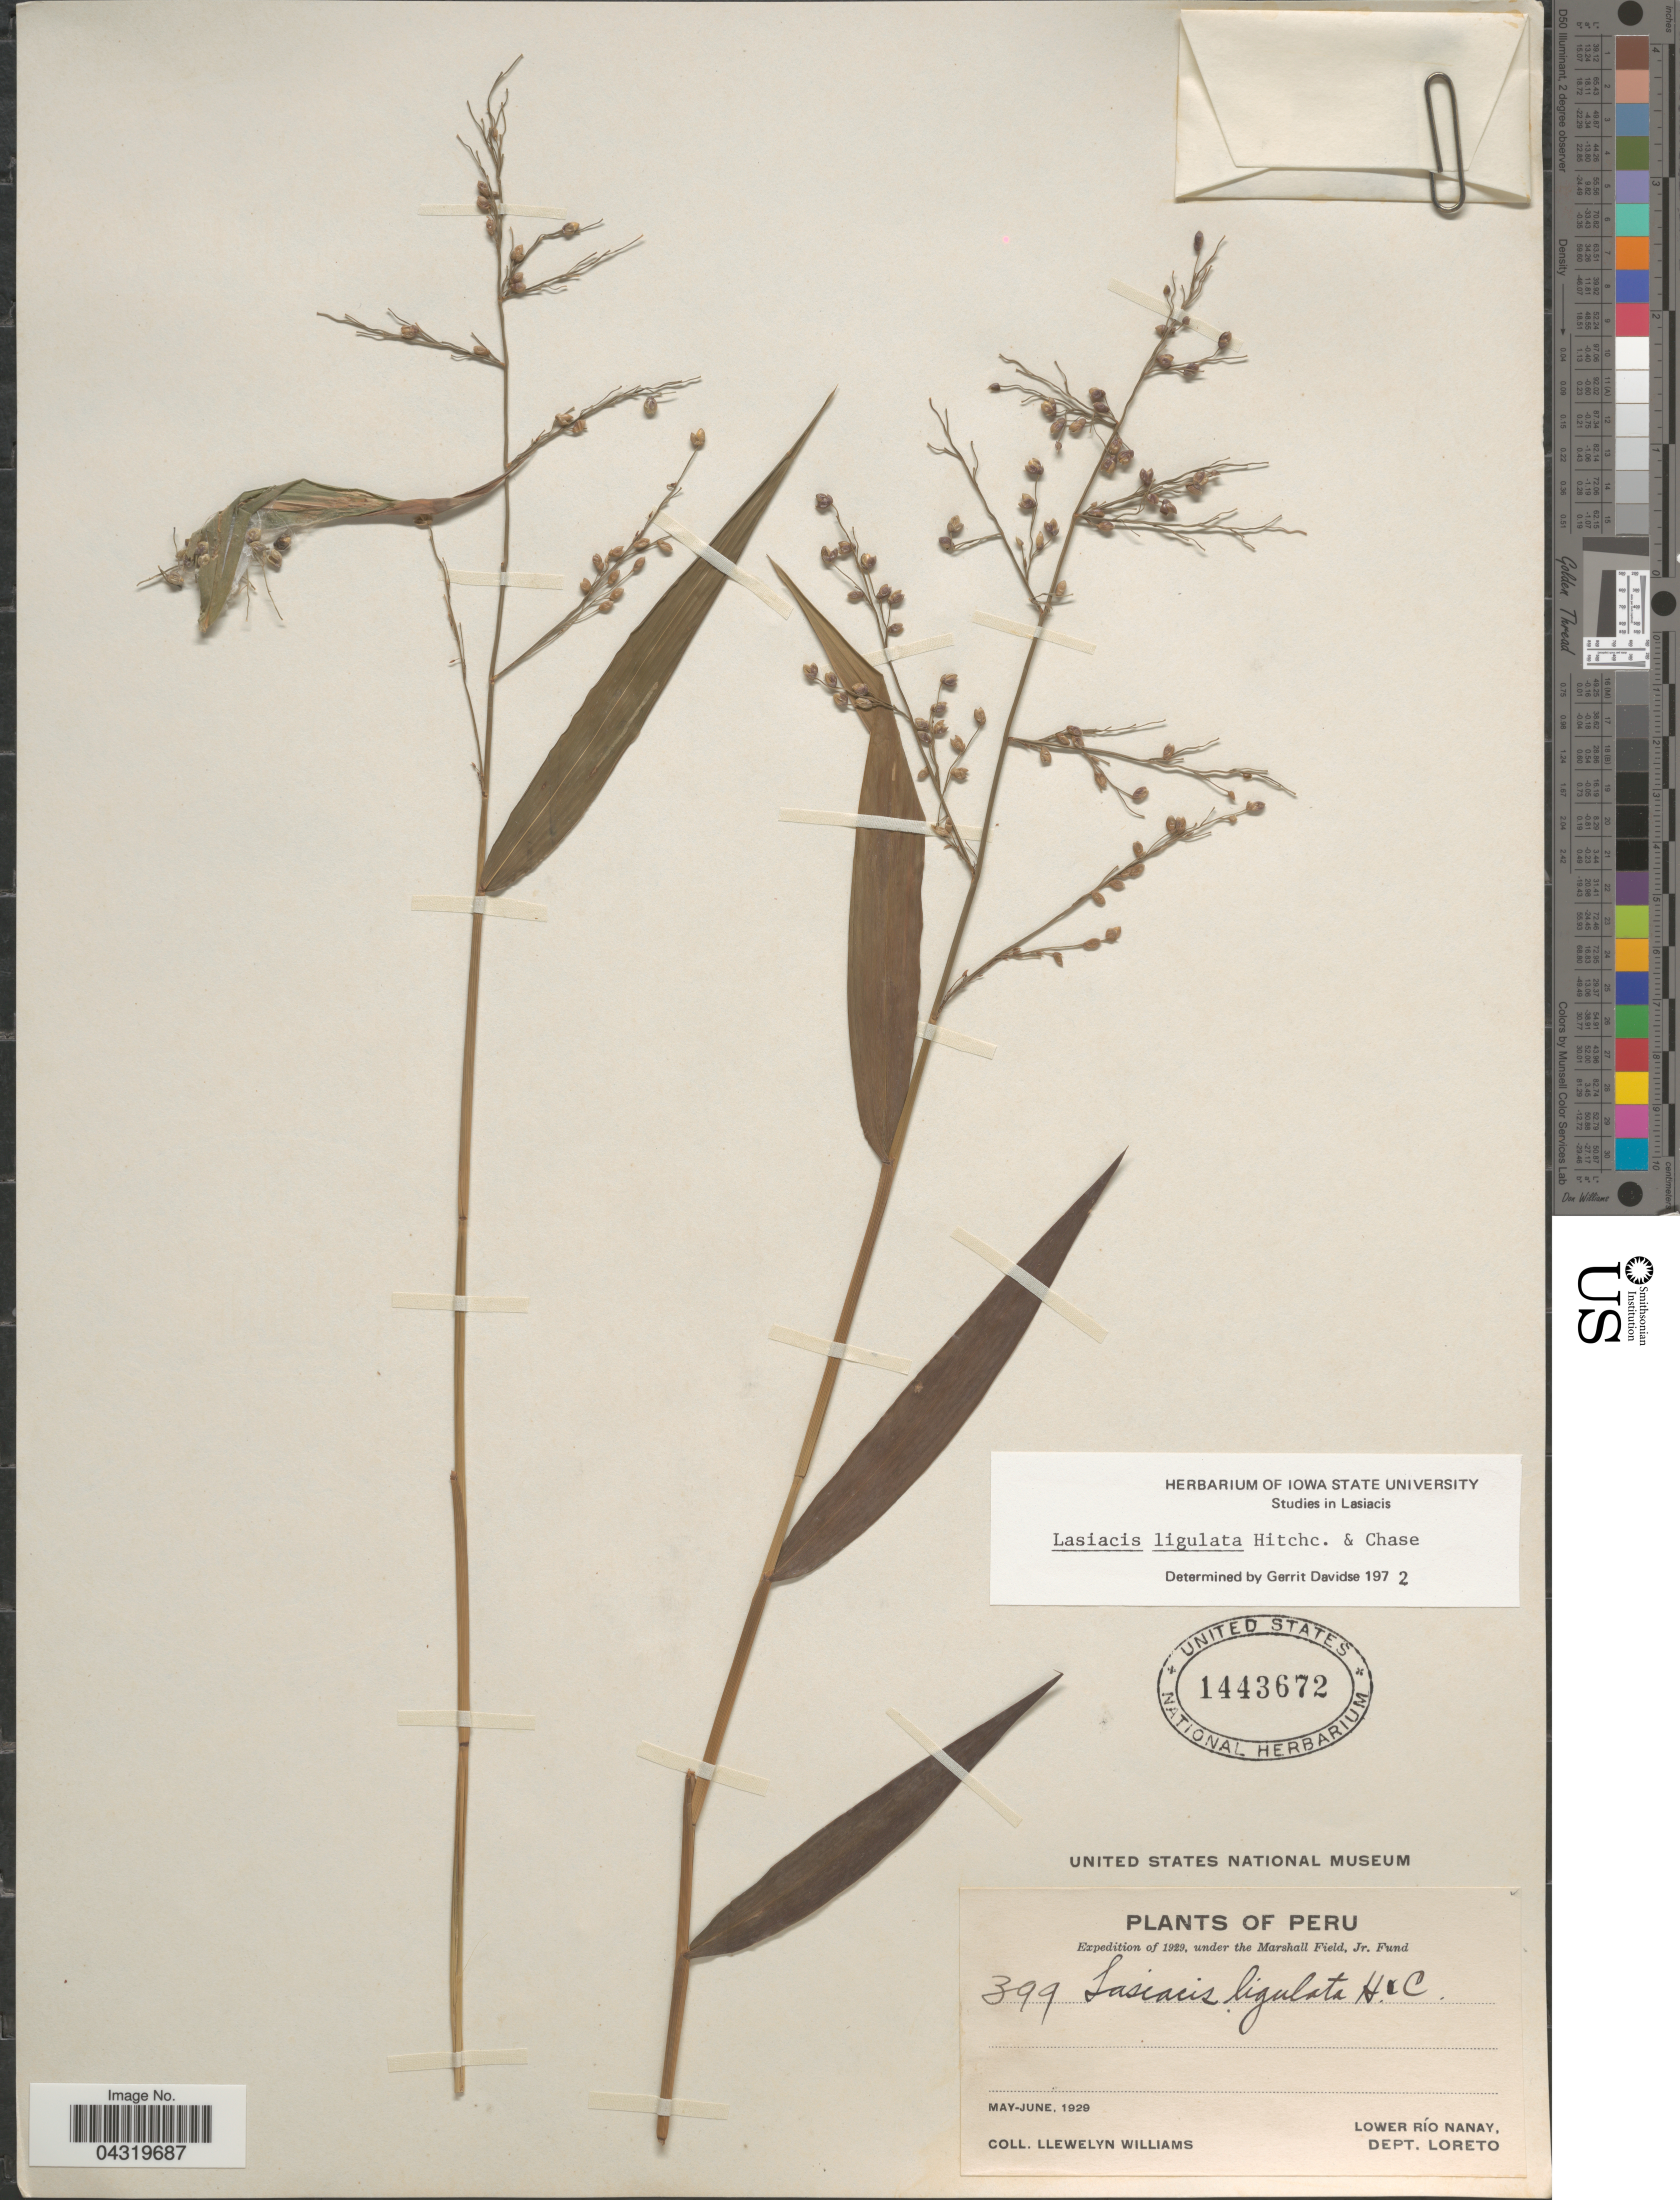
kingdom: Plantae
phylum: Tracheophyta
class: Liliopsida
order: Poales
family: Poaceae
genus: Lasiacis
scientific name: Lasiacis ligulata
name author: Hitchc. & Chase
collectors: Ll. Williams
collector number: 399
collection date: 1929-05/1929-06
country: Peru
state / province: Loreto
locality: Expedition of 1929. Lower Río Nanay, Dept. Loreto.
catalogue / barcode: US 1443672